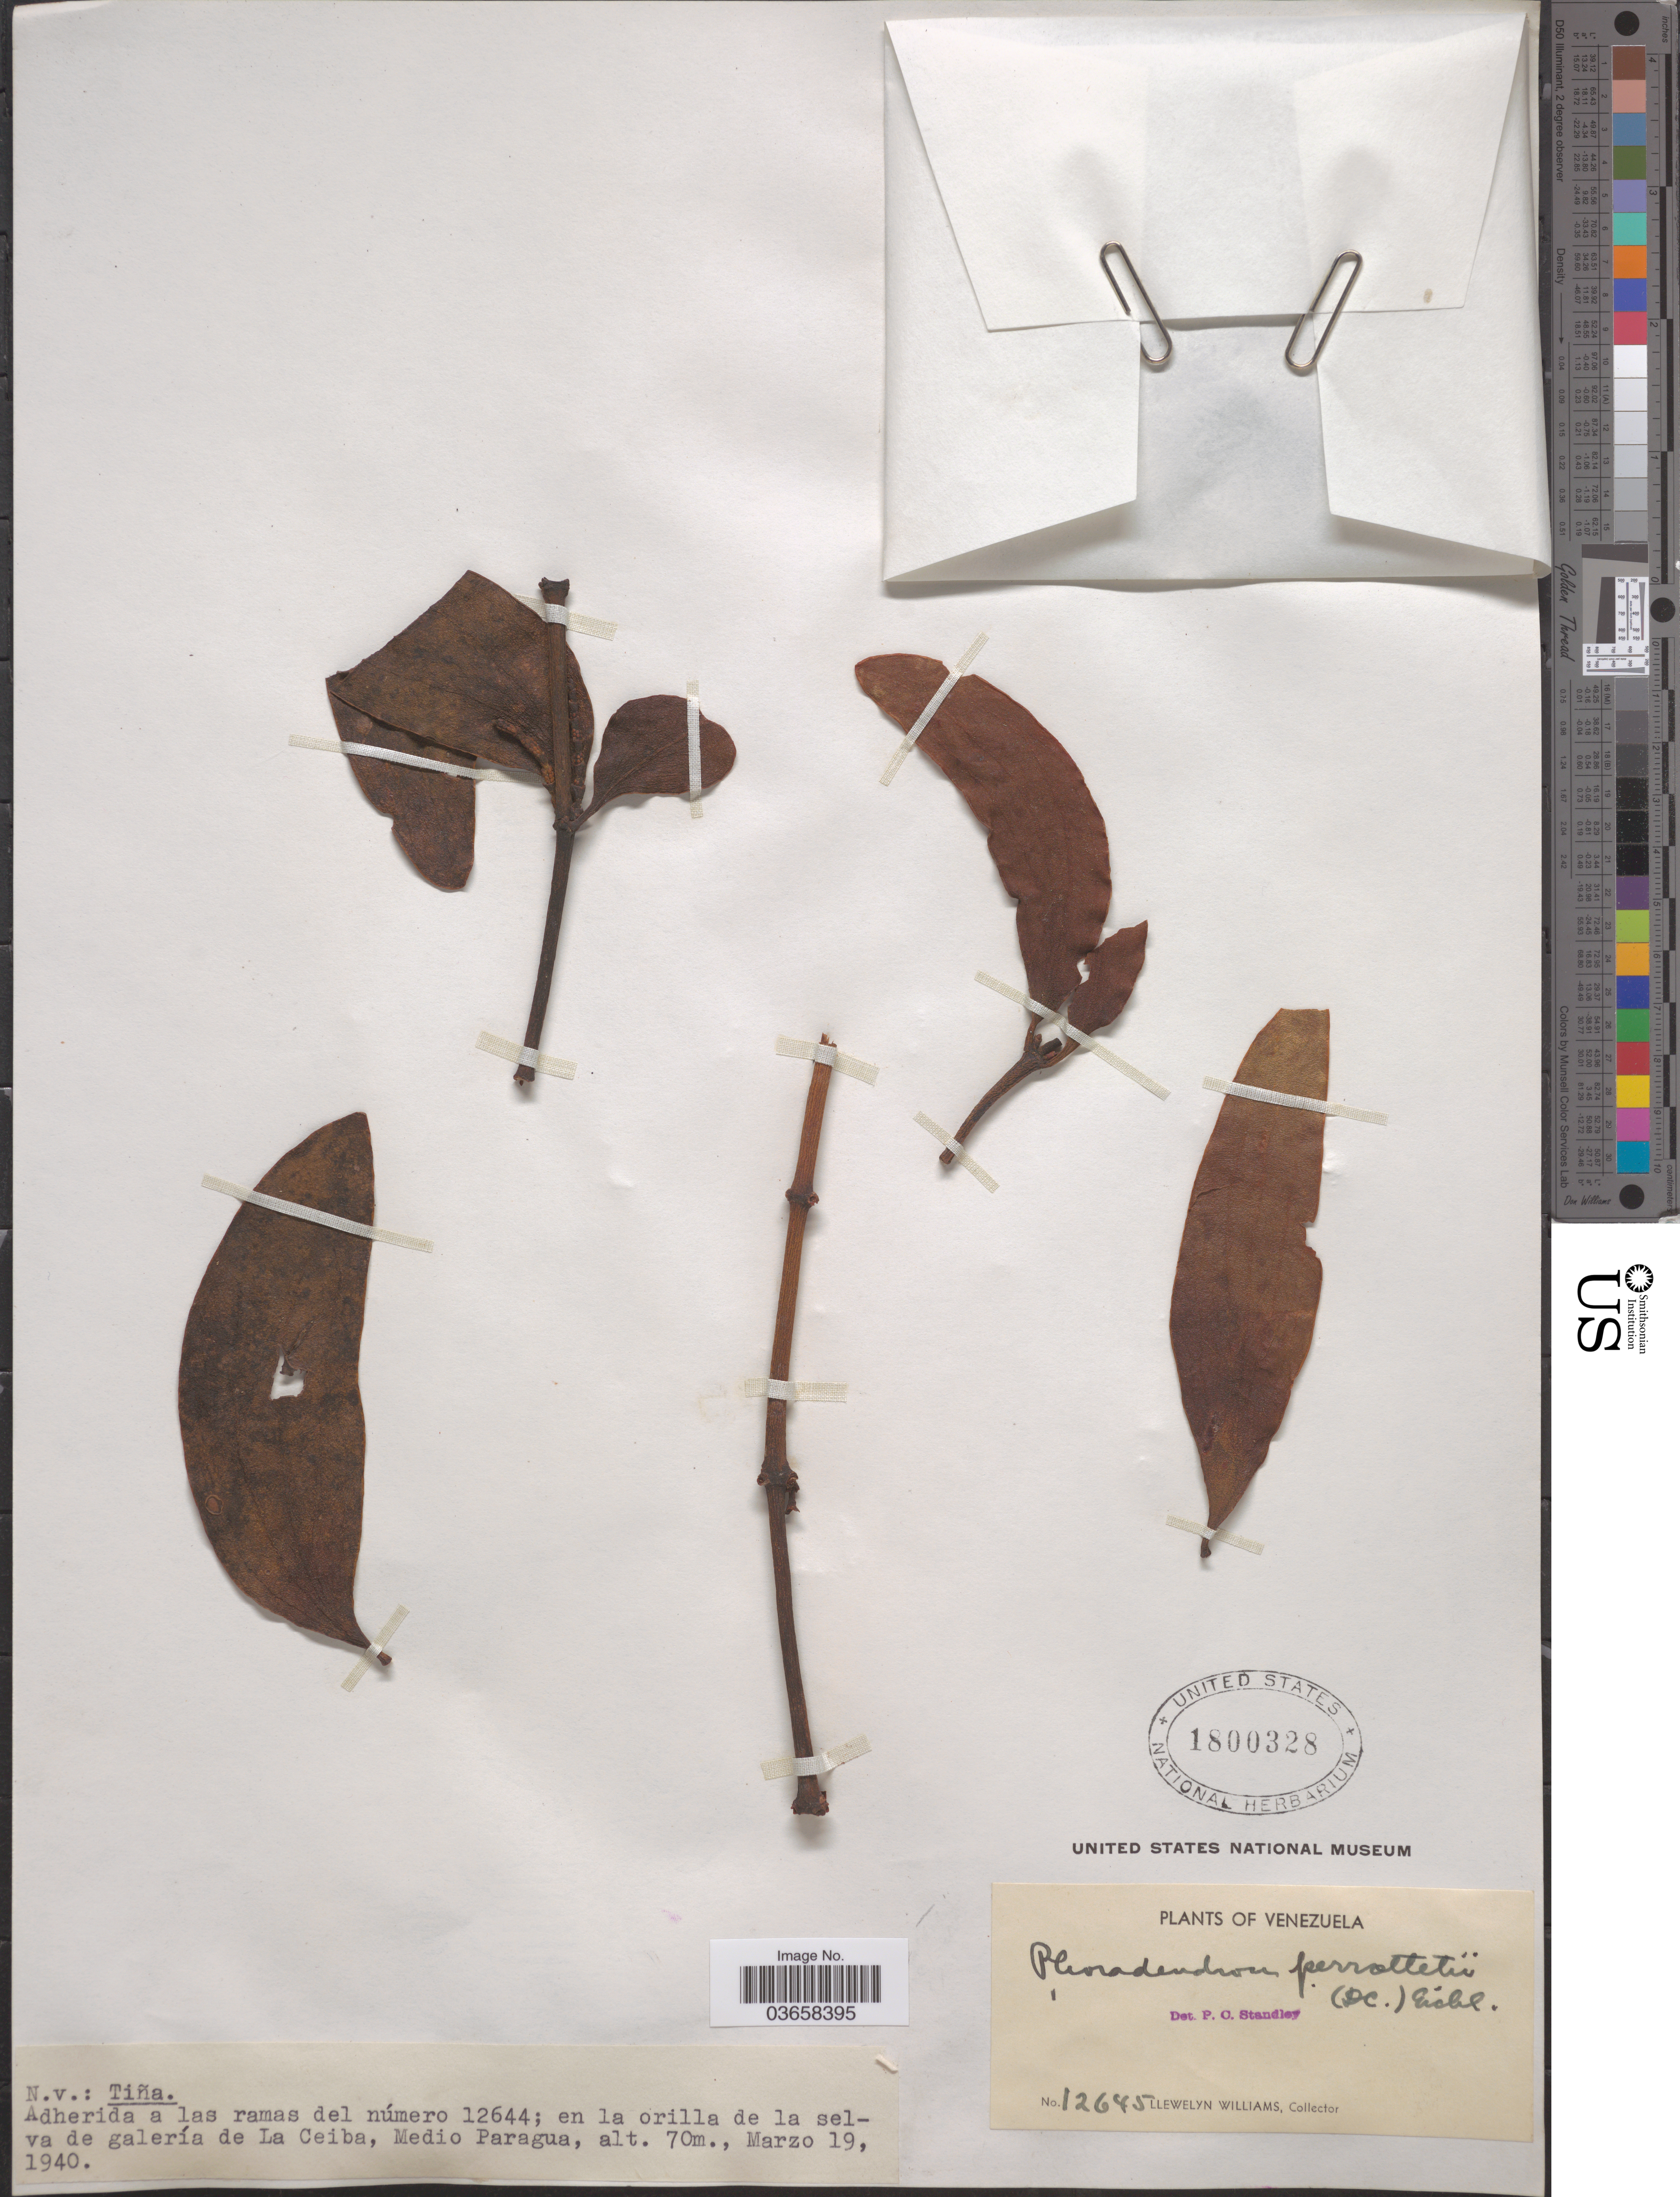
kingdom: Plantae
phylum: Tracheophyta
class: Magnoliopsida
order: Santalales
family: Viscaceae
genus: Phoradendron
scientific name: Phoradendron perrottetii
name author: (DC.) Eichler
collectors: Ll. Williams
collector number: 12645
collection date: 1940-03-19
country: Venezuela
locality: En la orilla de la selva de galería de La Ceiba, Medio Paragua.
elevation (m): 70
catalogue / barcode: US 1800328